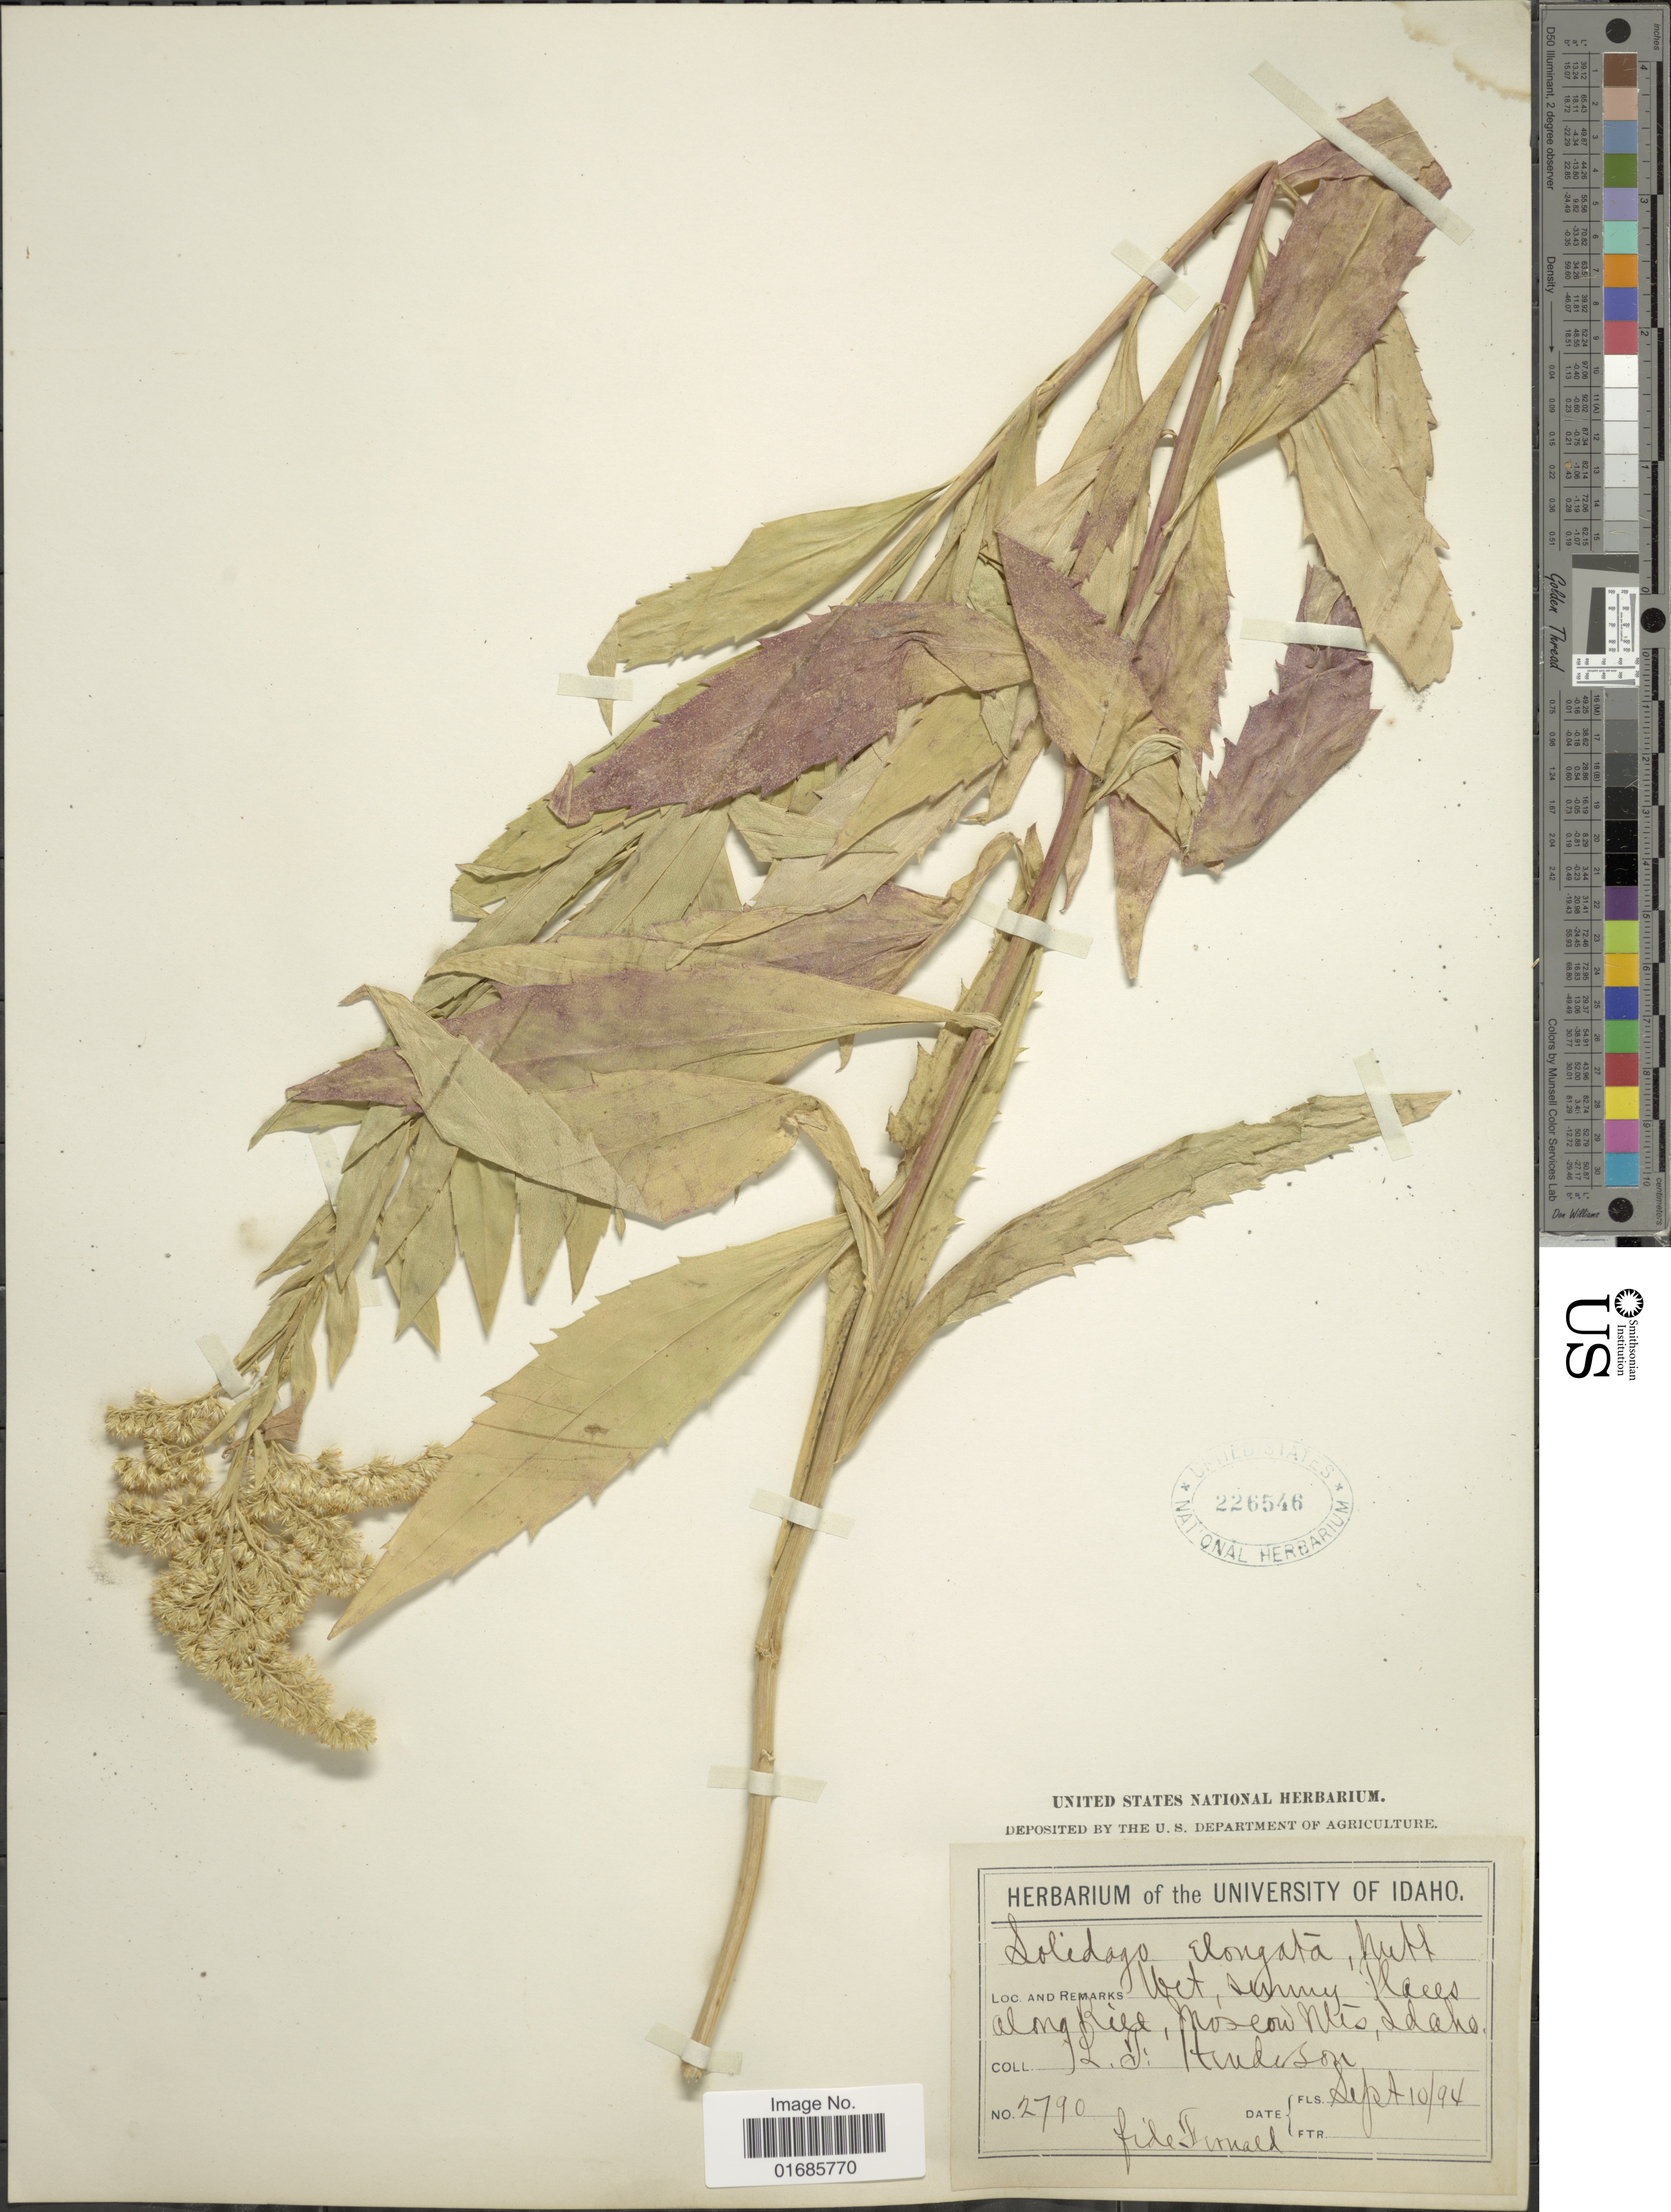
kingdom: Plantae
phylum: Tracheophyta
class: Magnoliopsida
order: Asterales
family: Asteraceae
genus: Solidago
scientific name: Solidago canadensis var. salebrosa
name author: (Piper) M.E. Jones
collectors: L. Henderson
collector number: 2790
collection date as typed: Transcribed d/m/y: 10/9/94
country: United States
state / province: Idaho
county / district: Latah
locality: Along hill, Moscow Mts.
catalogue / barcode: US 226546